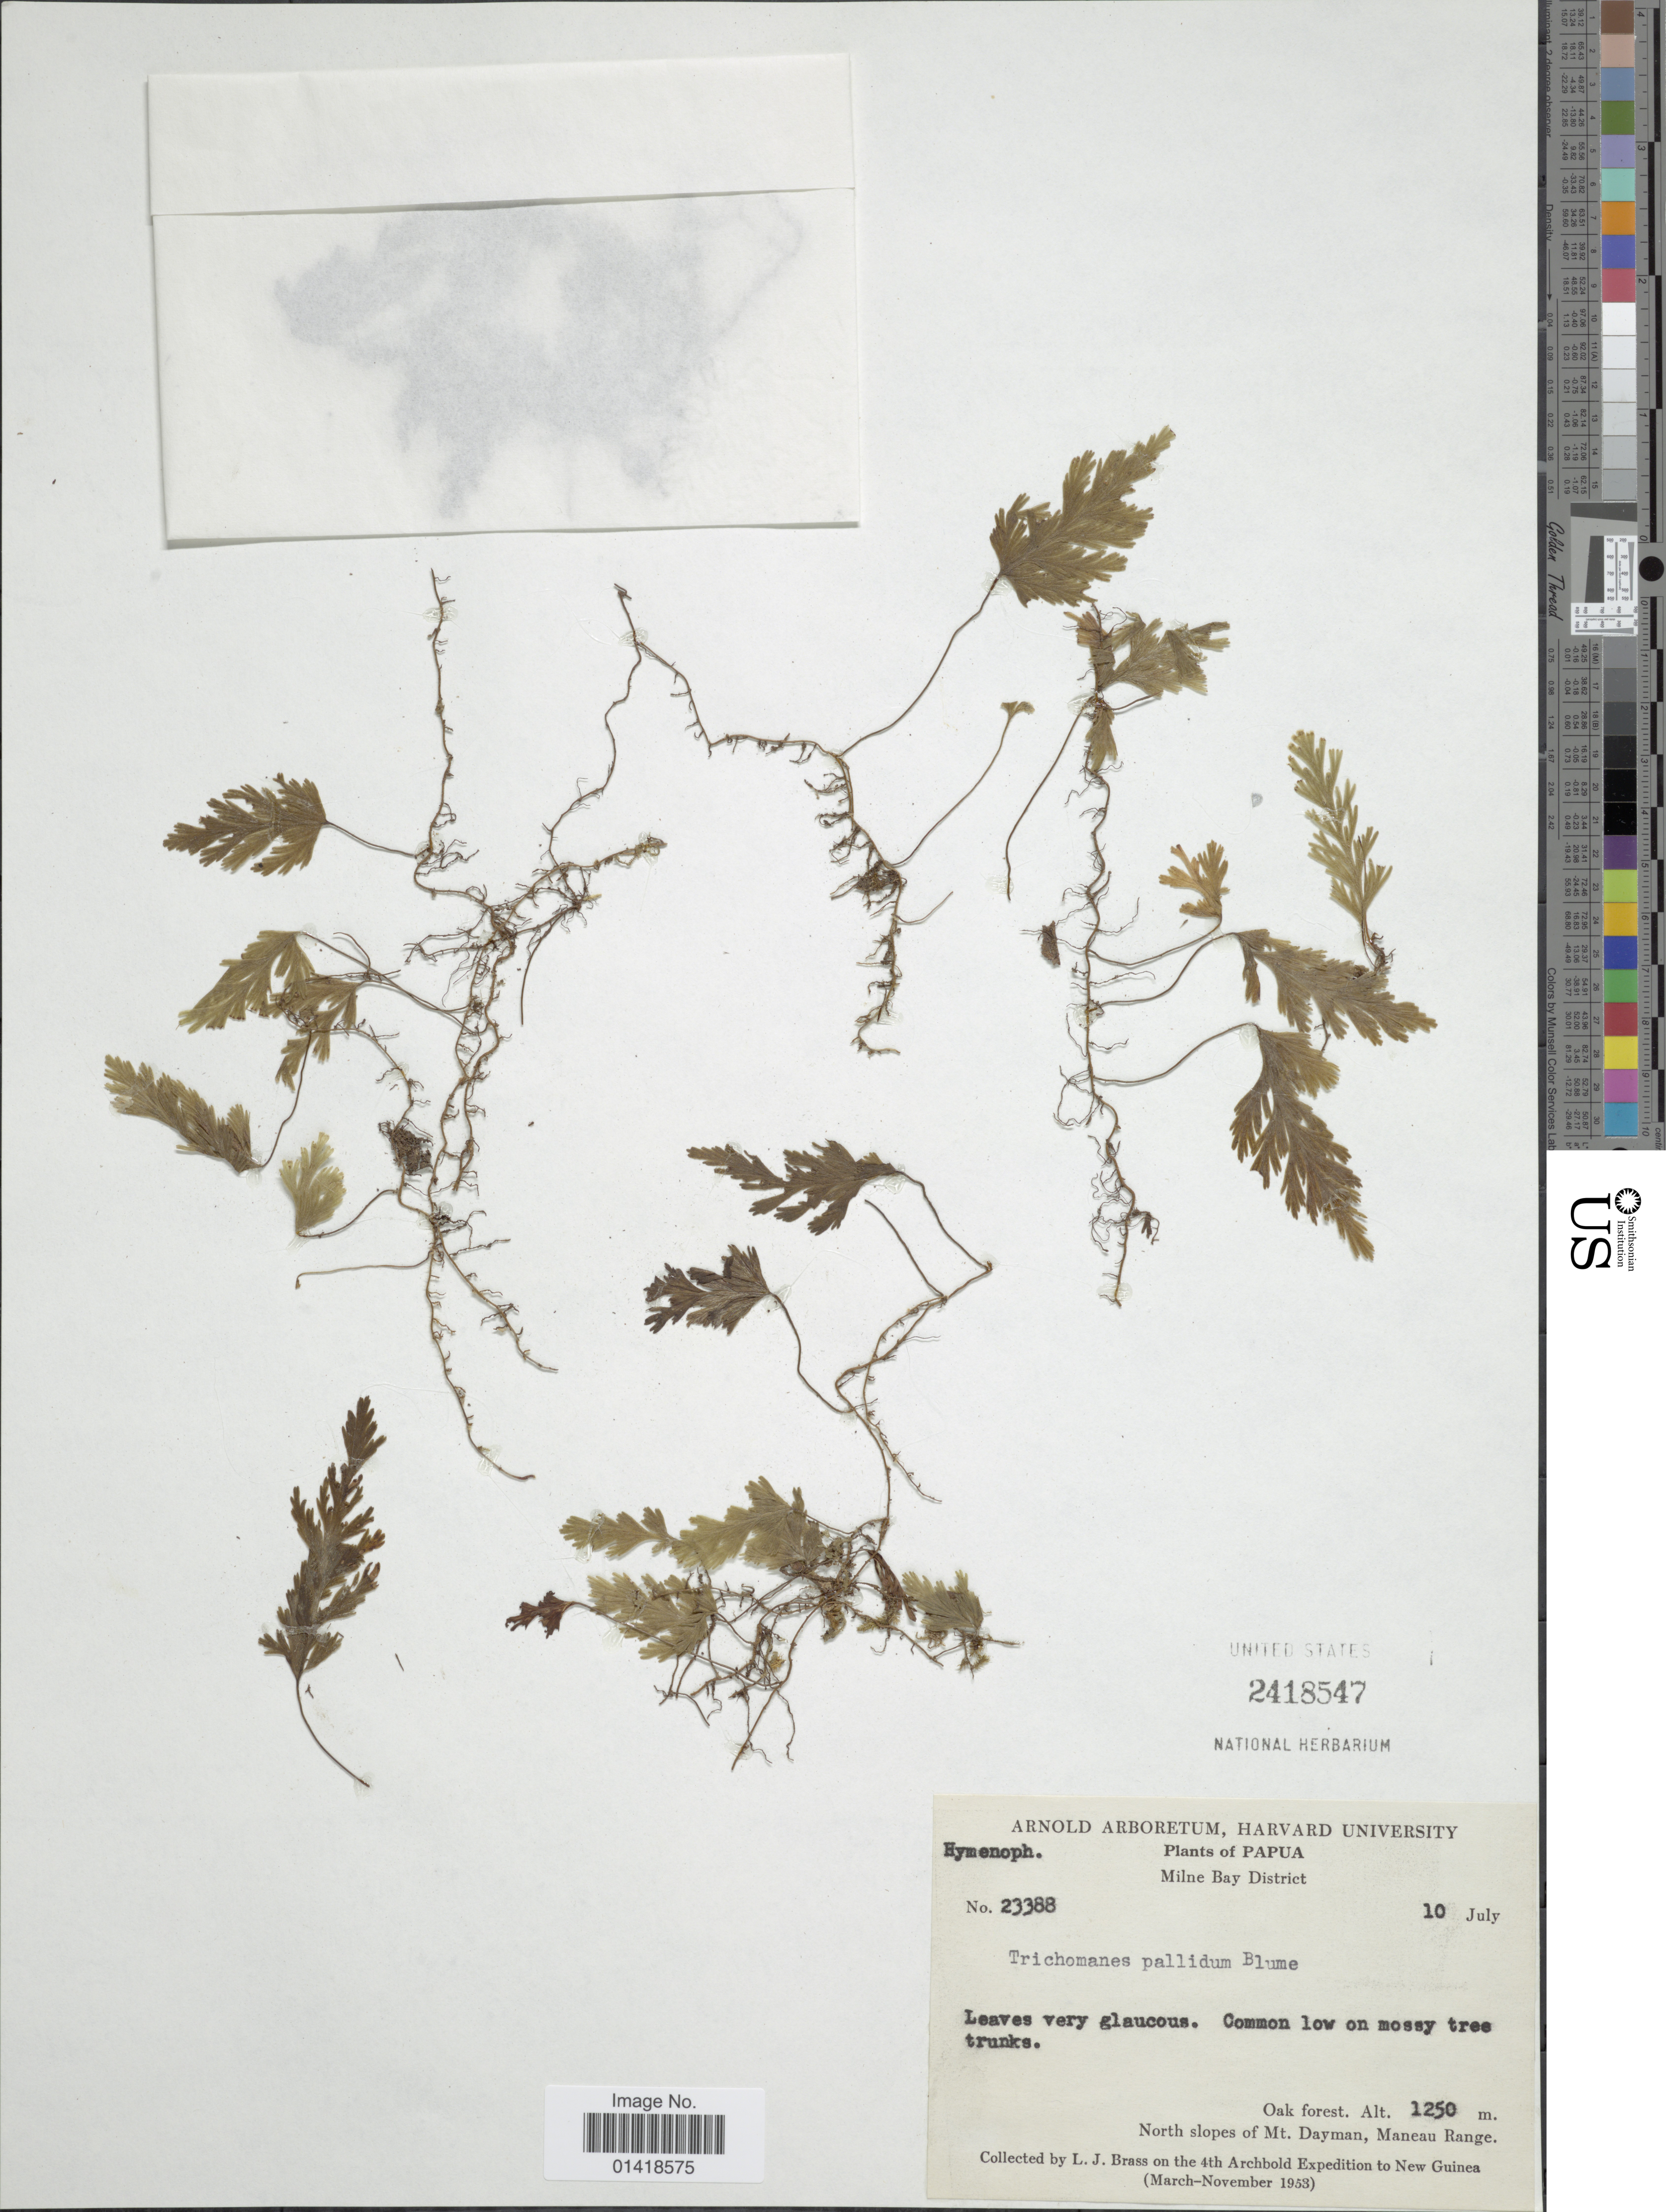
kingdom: Plantae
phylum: Tracheophyta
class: Polypodiopsida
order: Hymenophyllales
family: Hymenophyllaceae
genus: Hymenophyllum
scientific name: Hymenophyllum pallidum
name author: (Blume) Ebihara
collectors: L. J. Brass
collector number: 23388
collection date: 1953-07-10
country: Papua New Guinea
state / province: Milne Bay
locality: Mine Bay District. Oak Forest. North slopes of Mt. Dayman, Maneau Range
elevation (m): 1250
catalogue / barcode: US 2418547